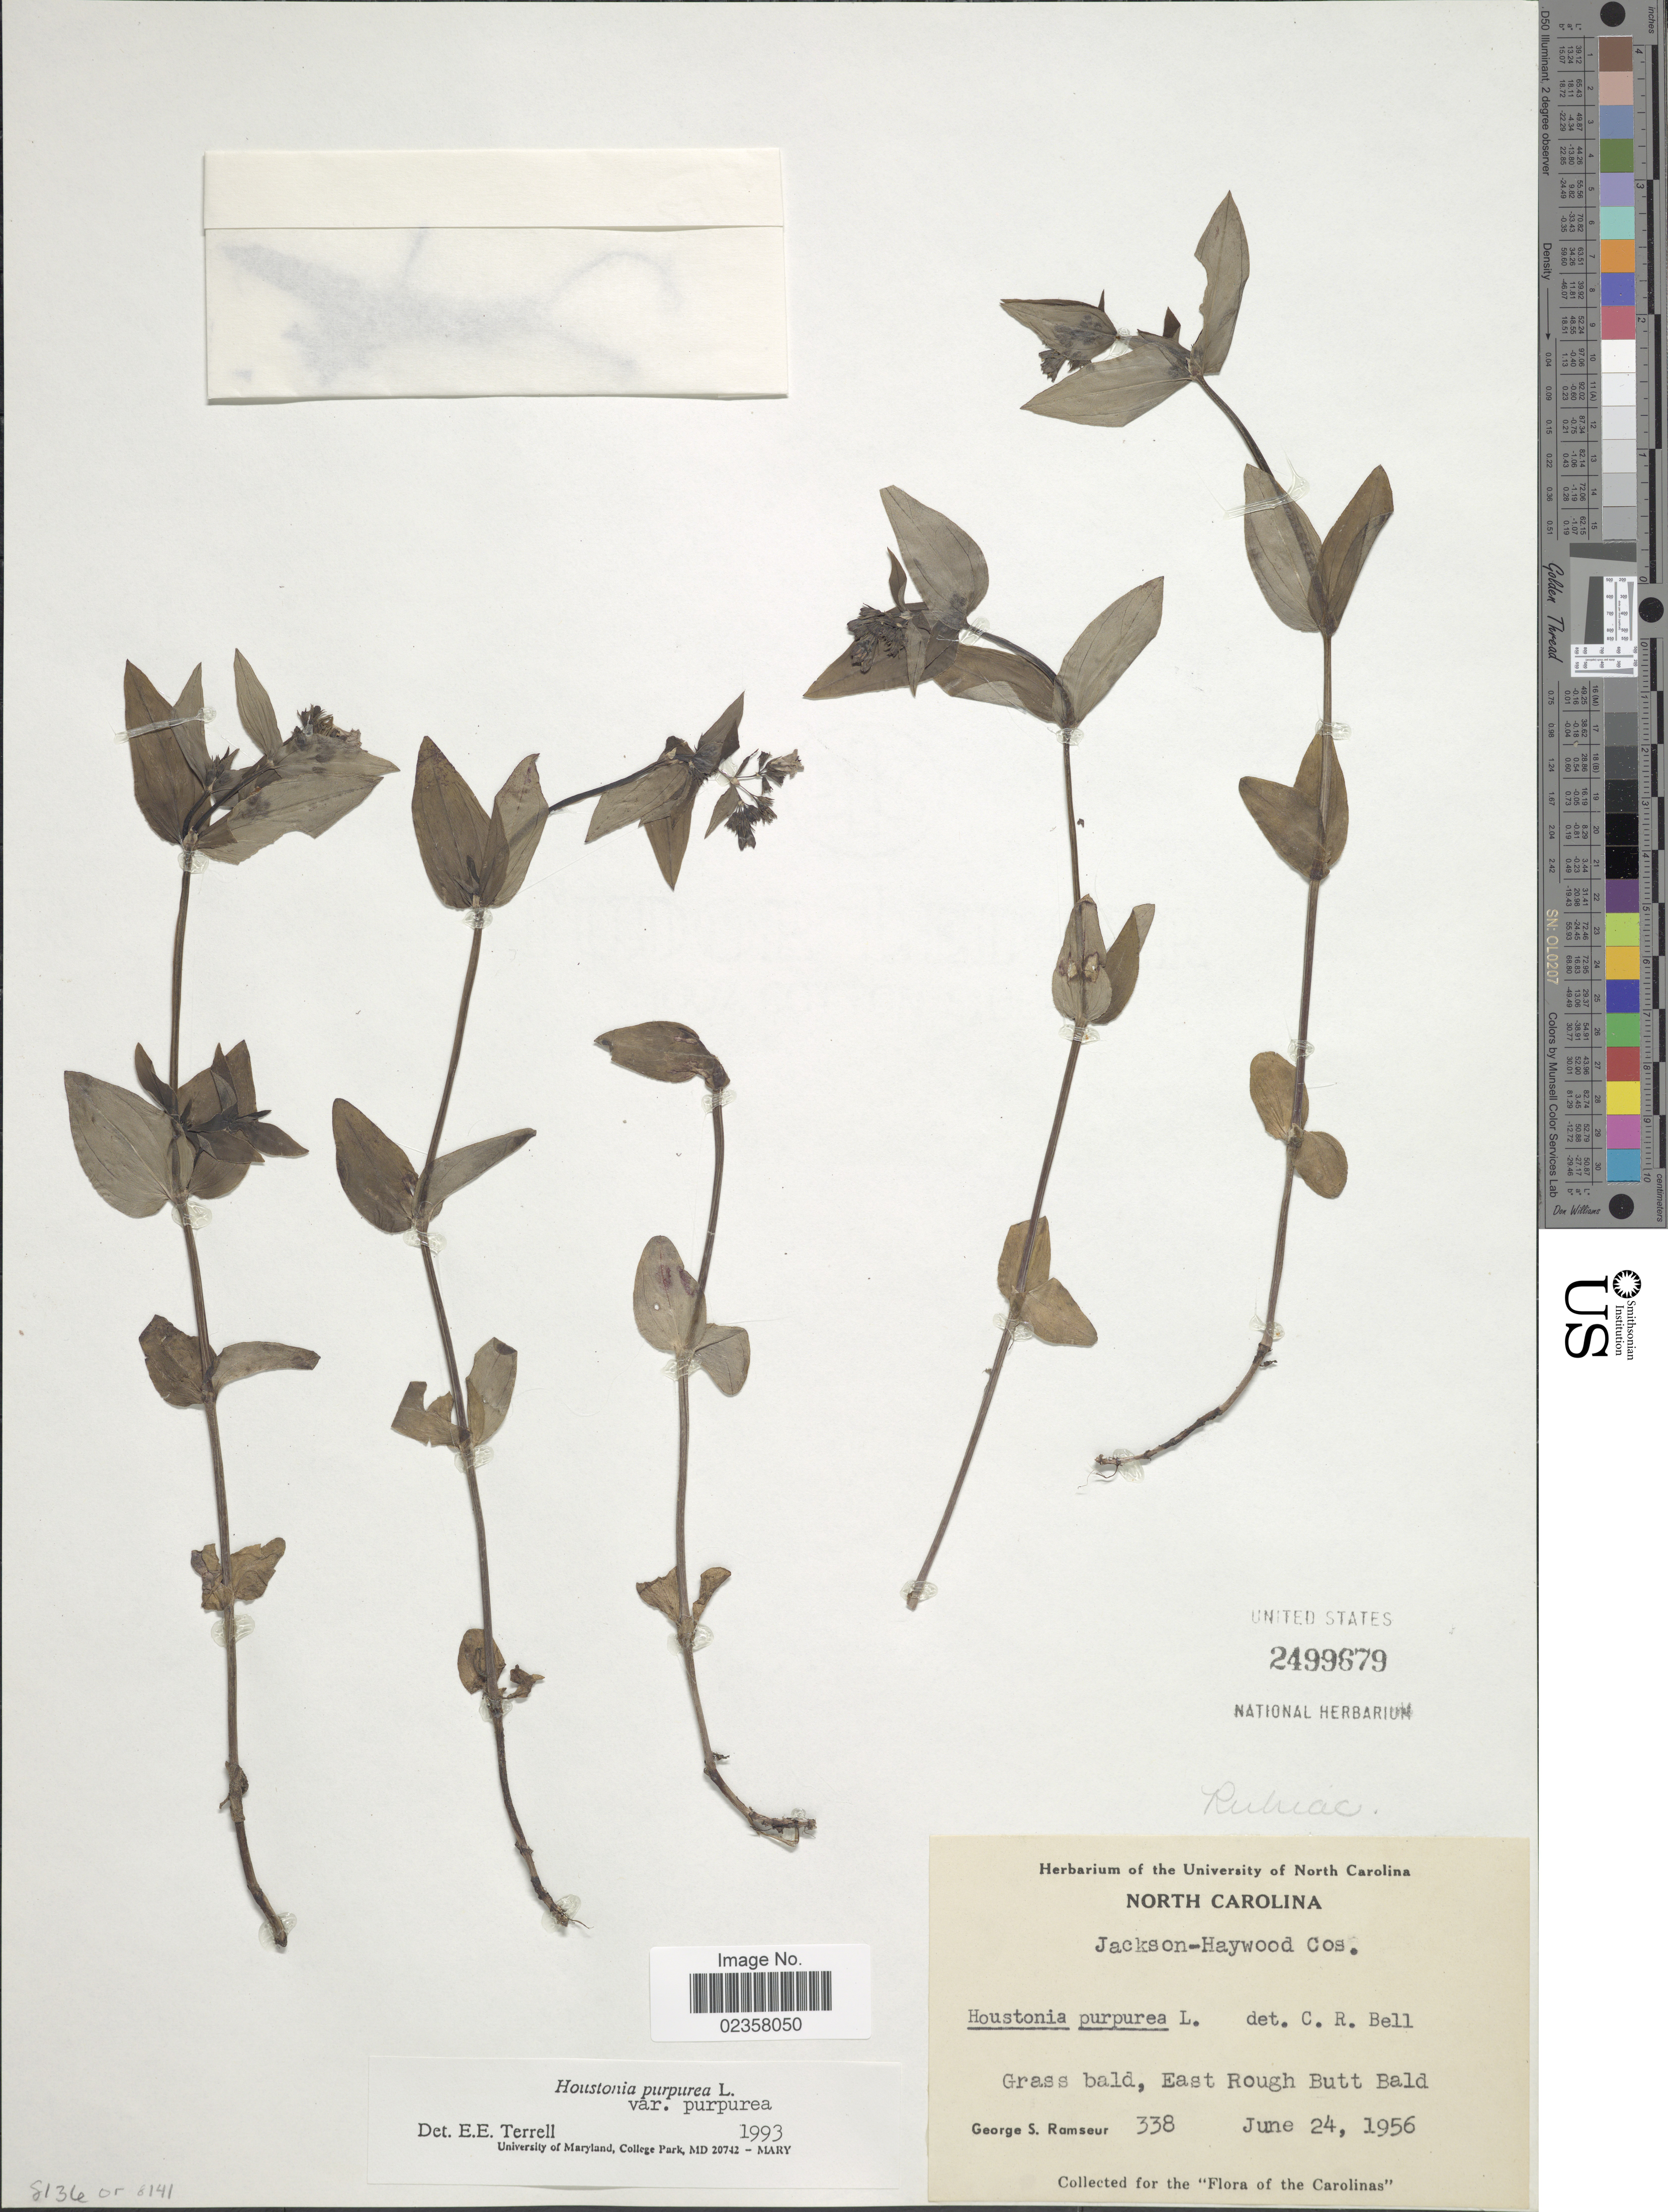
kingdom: Plantae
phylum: Tracheophyta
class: Magnoliopsida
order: Gentianales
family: Rubiaceae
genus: Houstonia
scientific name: Houstonia purpurea var. purpurea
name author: L.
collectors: G. S. Ramseur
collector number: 338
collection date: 1956-06-24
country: United States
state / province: North Carolina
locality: Grass bald, East Rough Butt Bald, Jackson-haywood Cos.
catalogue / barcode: US 2499679